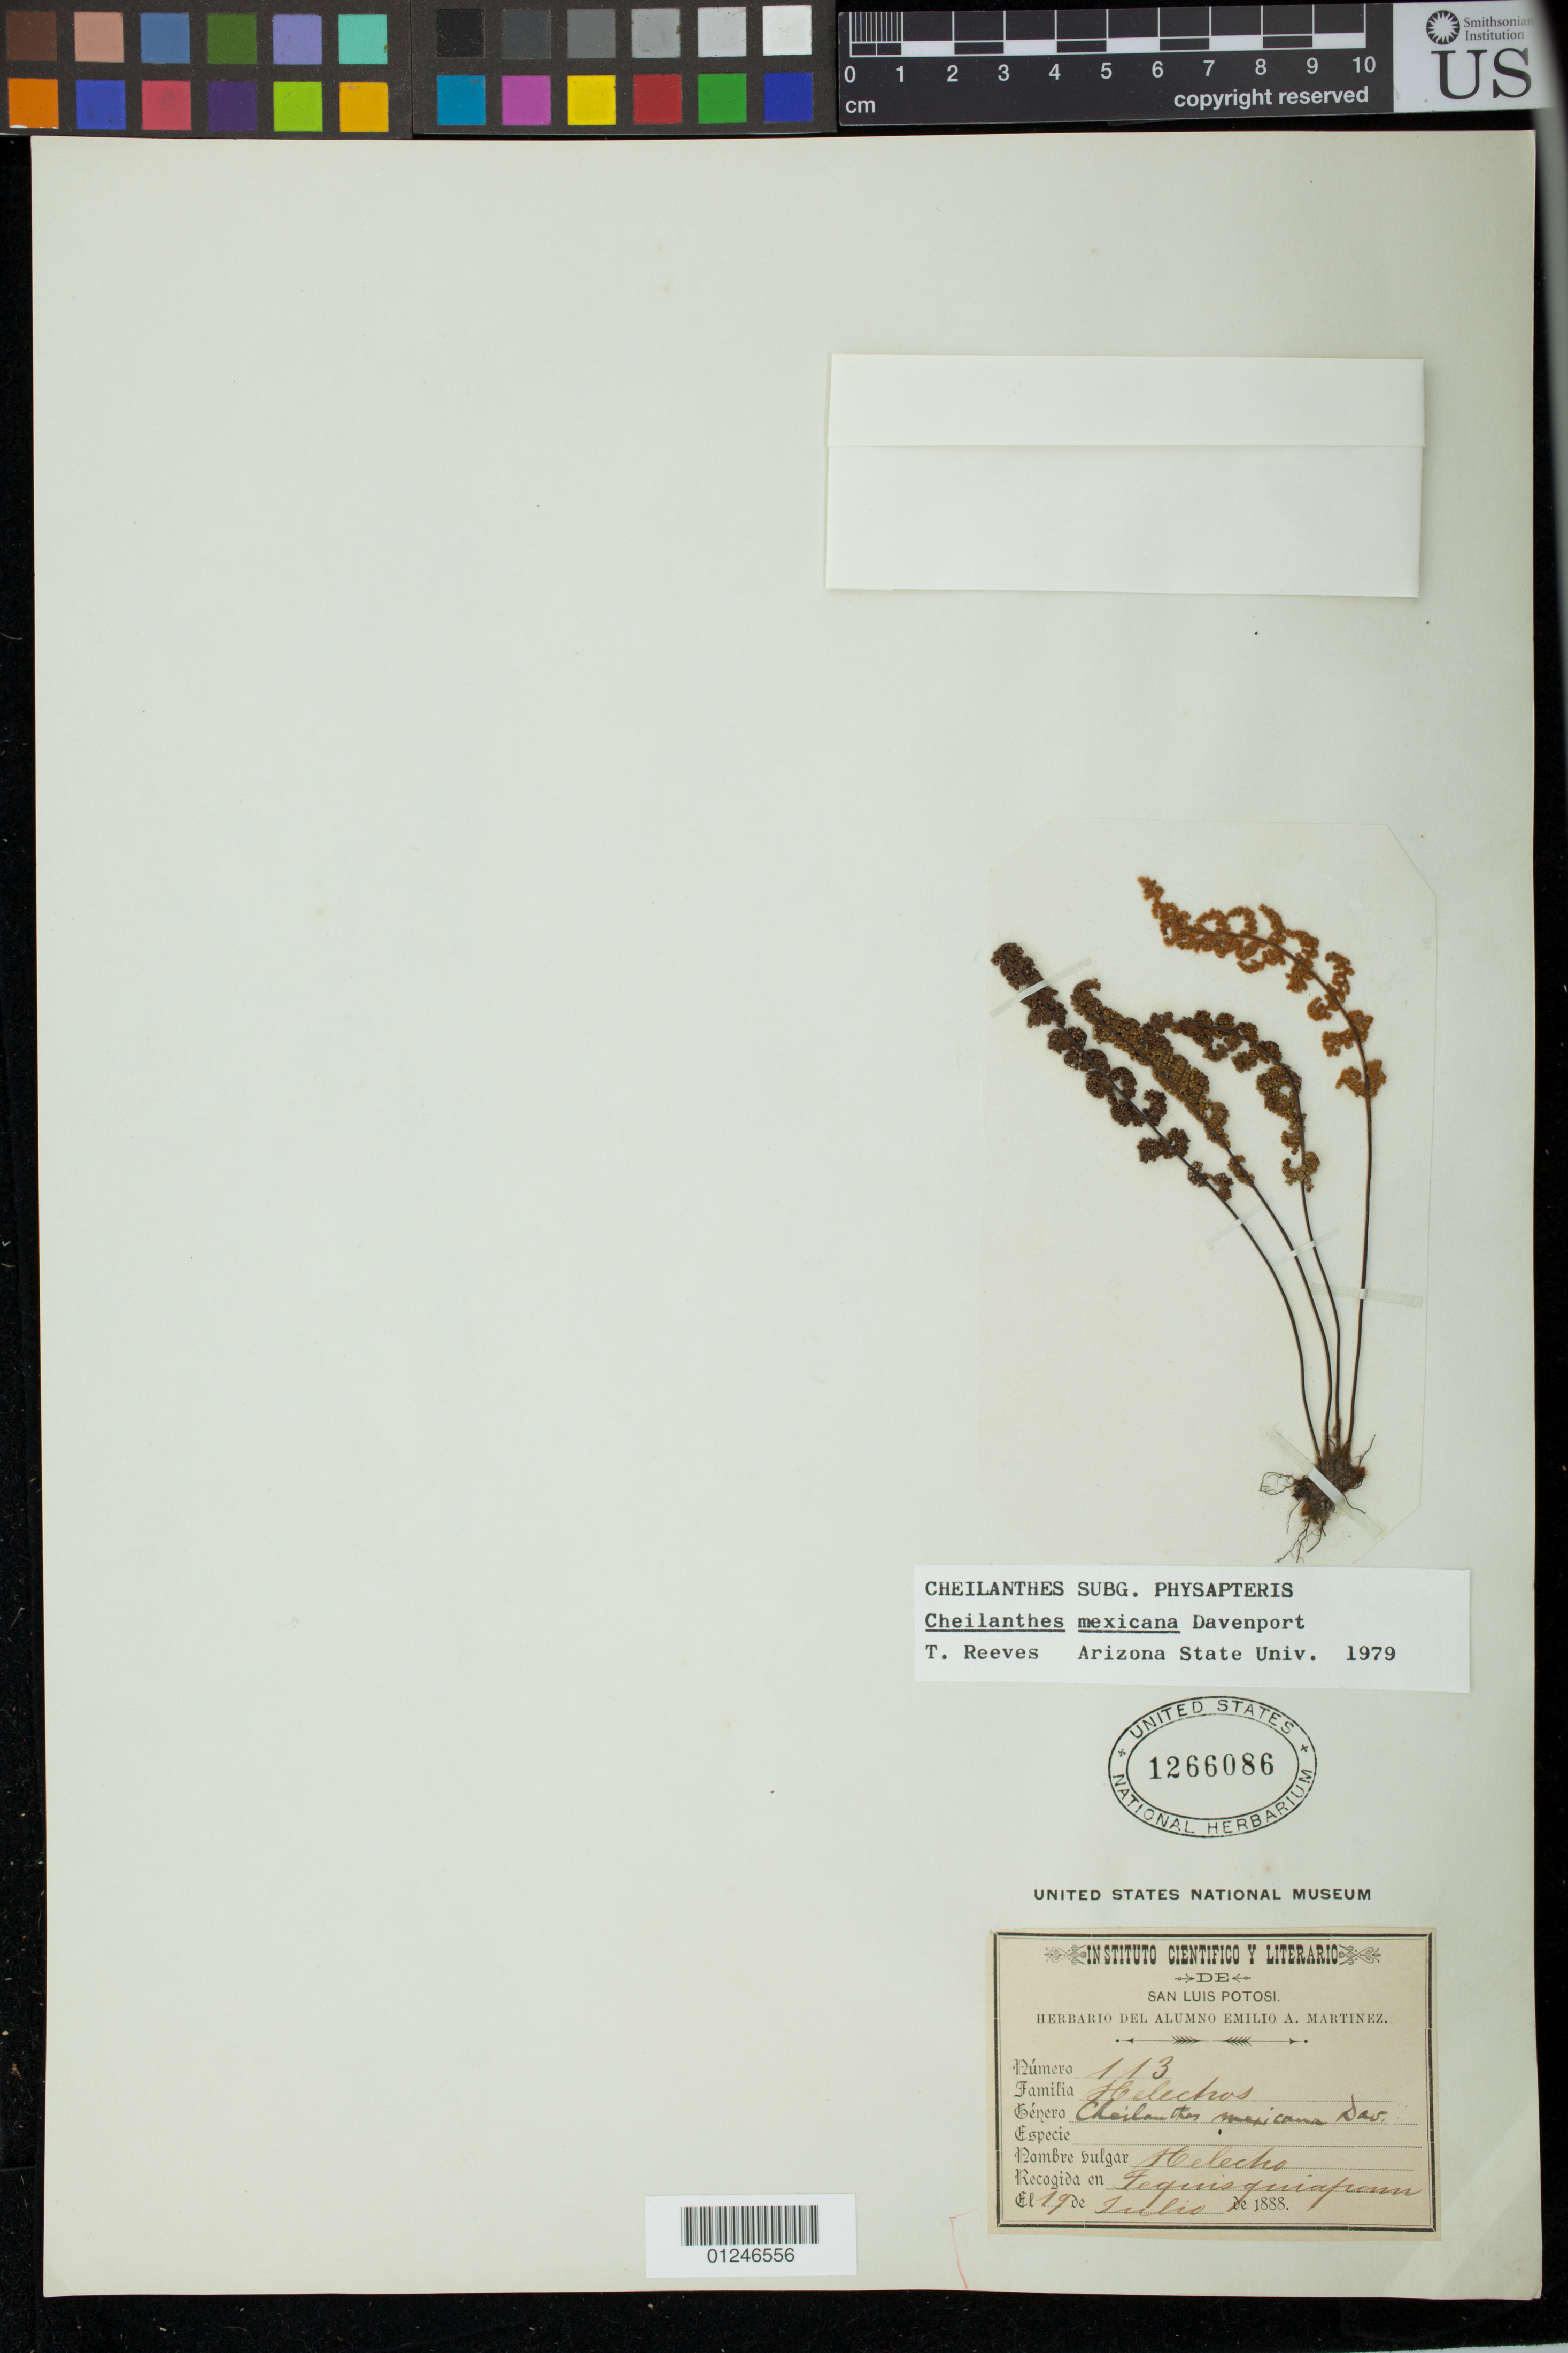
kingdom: Plantae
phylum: Tracheophyta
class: Polypodiopsida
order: Polypodiales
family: Pteridaceae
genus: Myriopteris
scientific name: Myriopteris mexicana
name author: (Davenp.) Grusz & Windham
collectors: E. Martinez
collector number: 113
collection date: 1888-07-19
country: México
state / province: San Luis Potosí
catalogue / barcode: US 1266086